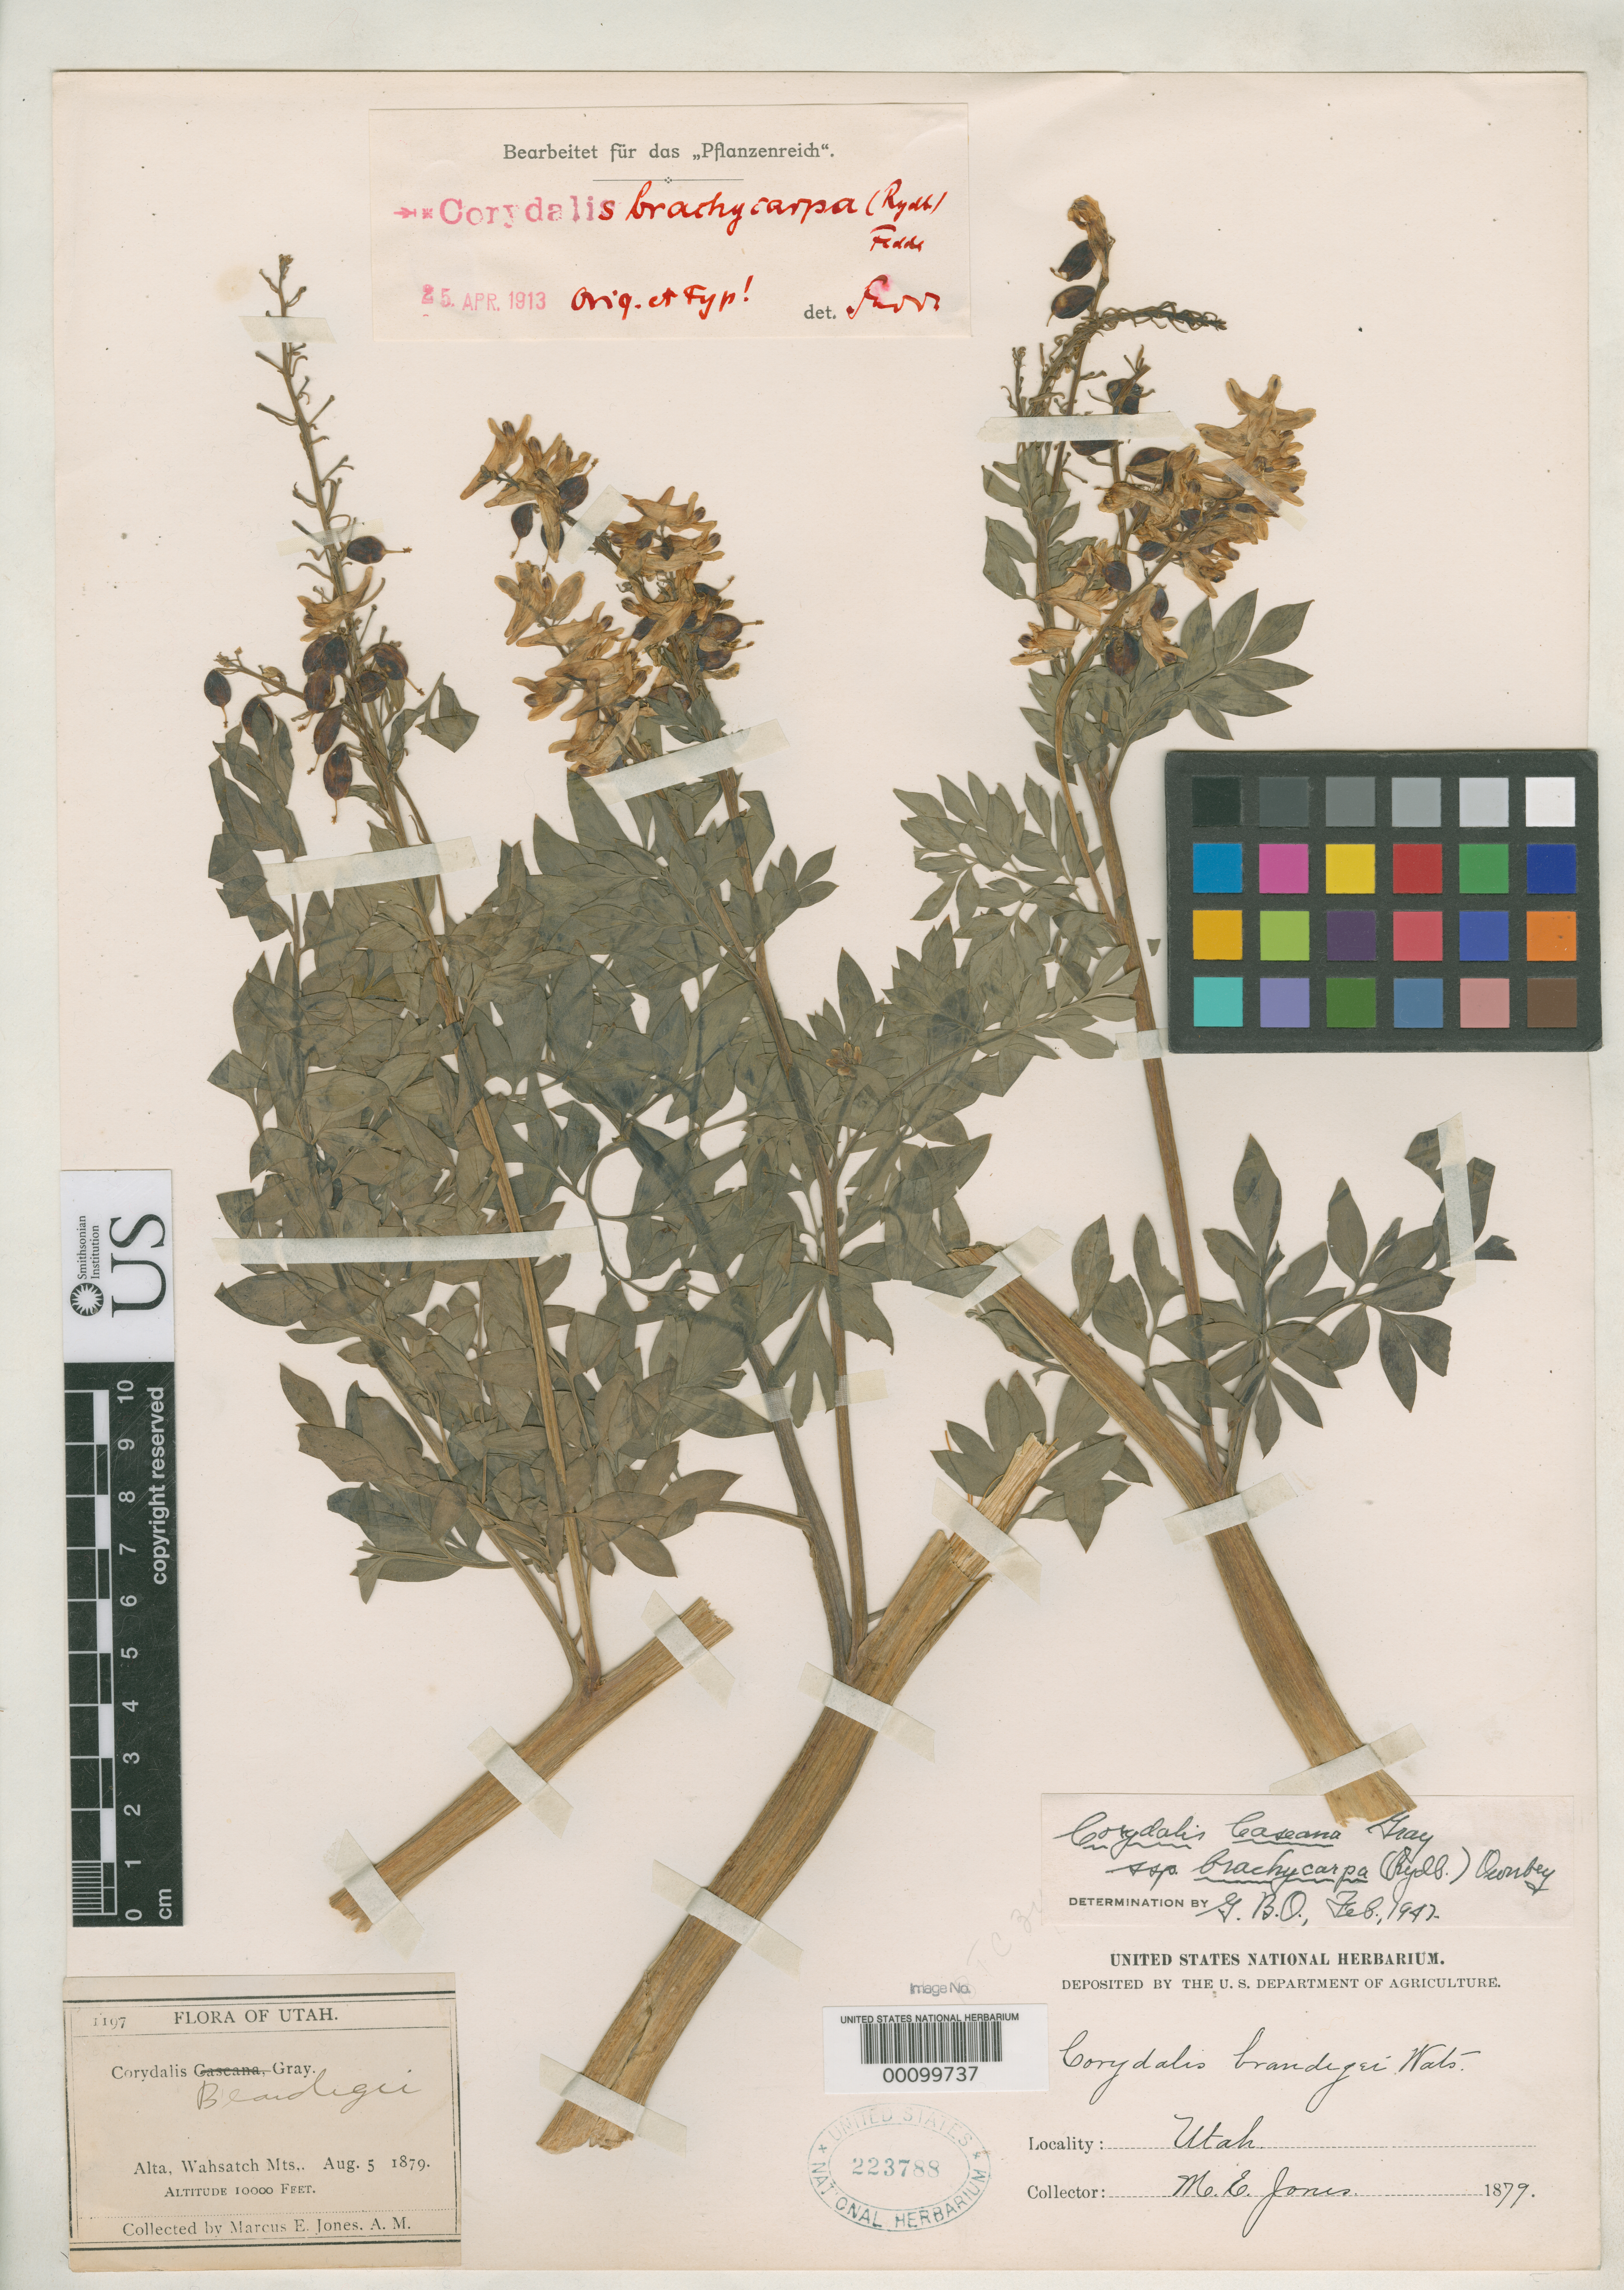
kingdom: Plantae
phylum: Tracheophyta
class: Magnoliopsida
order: Ranunculales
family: Papaveraceae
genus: Capnoides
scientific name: Capnoides brachycarpum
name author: Rydb.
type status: Isotype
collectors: M. E. Jones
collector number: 1197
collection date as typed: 05 Aug 1879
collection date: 1879-08-05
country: United States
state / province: Utah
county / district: Salt Lake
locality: Alta.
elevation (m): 3048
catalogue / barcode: US 223788